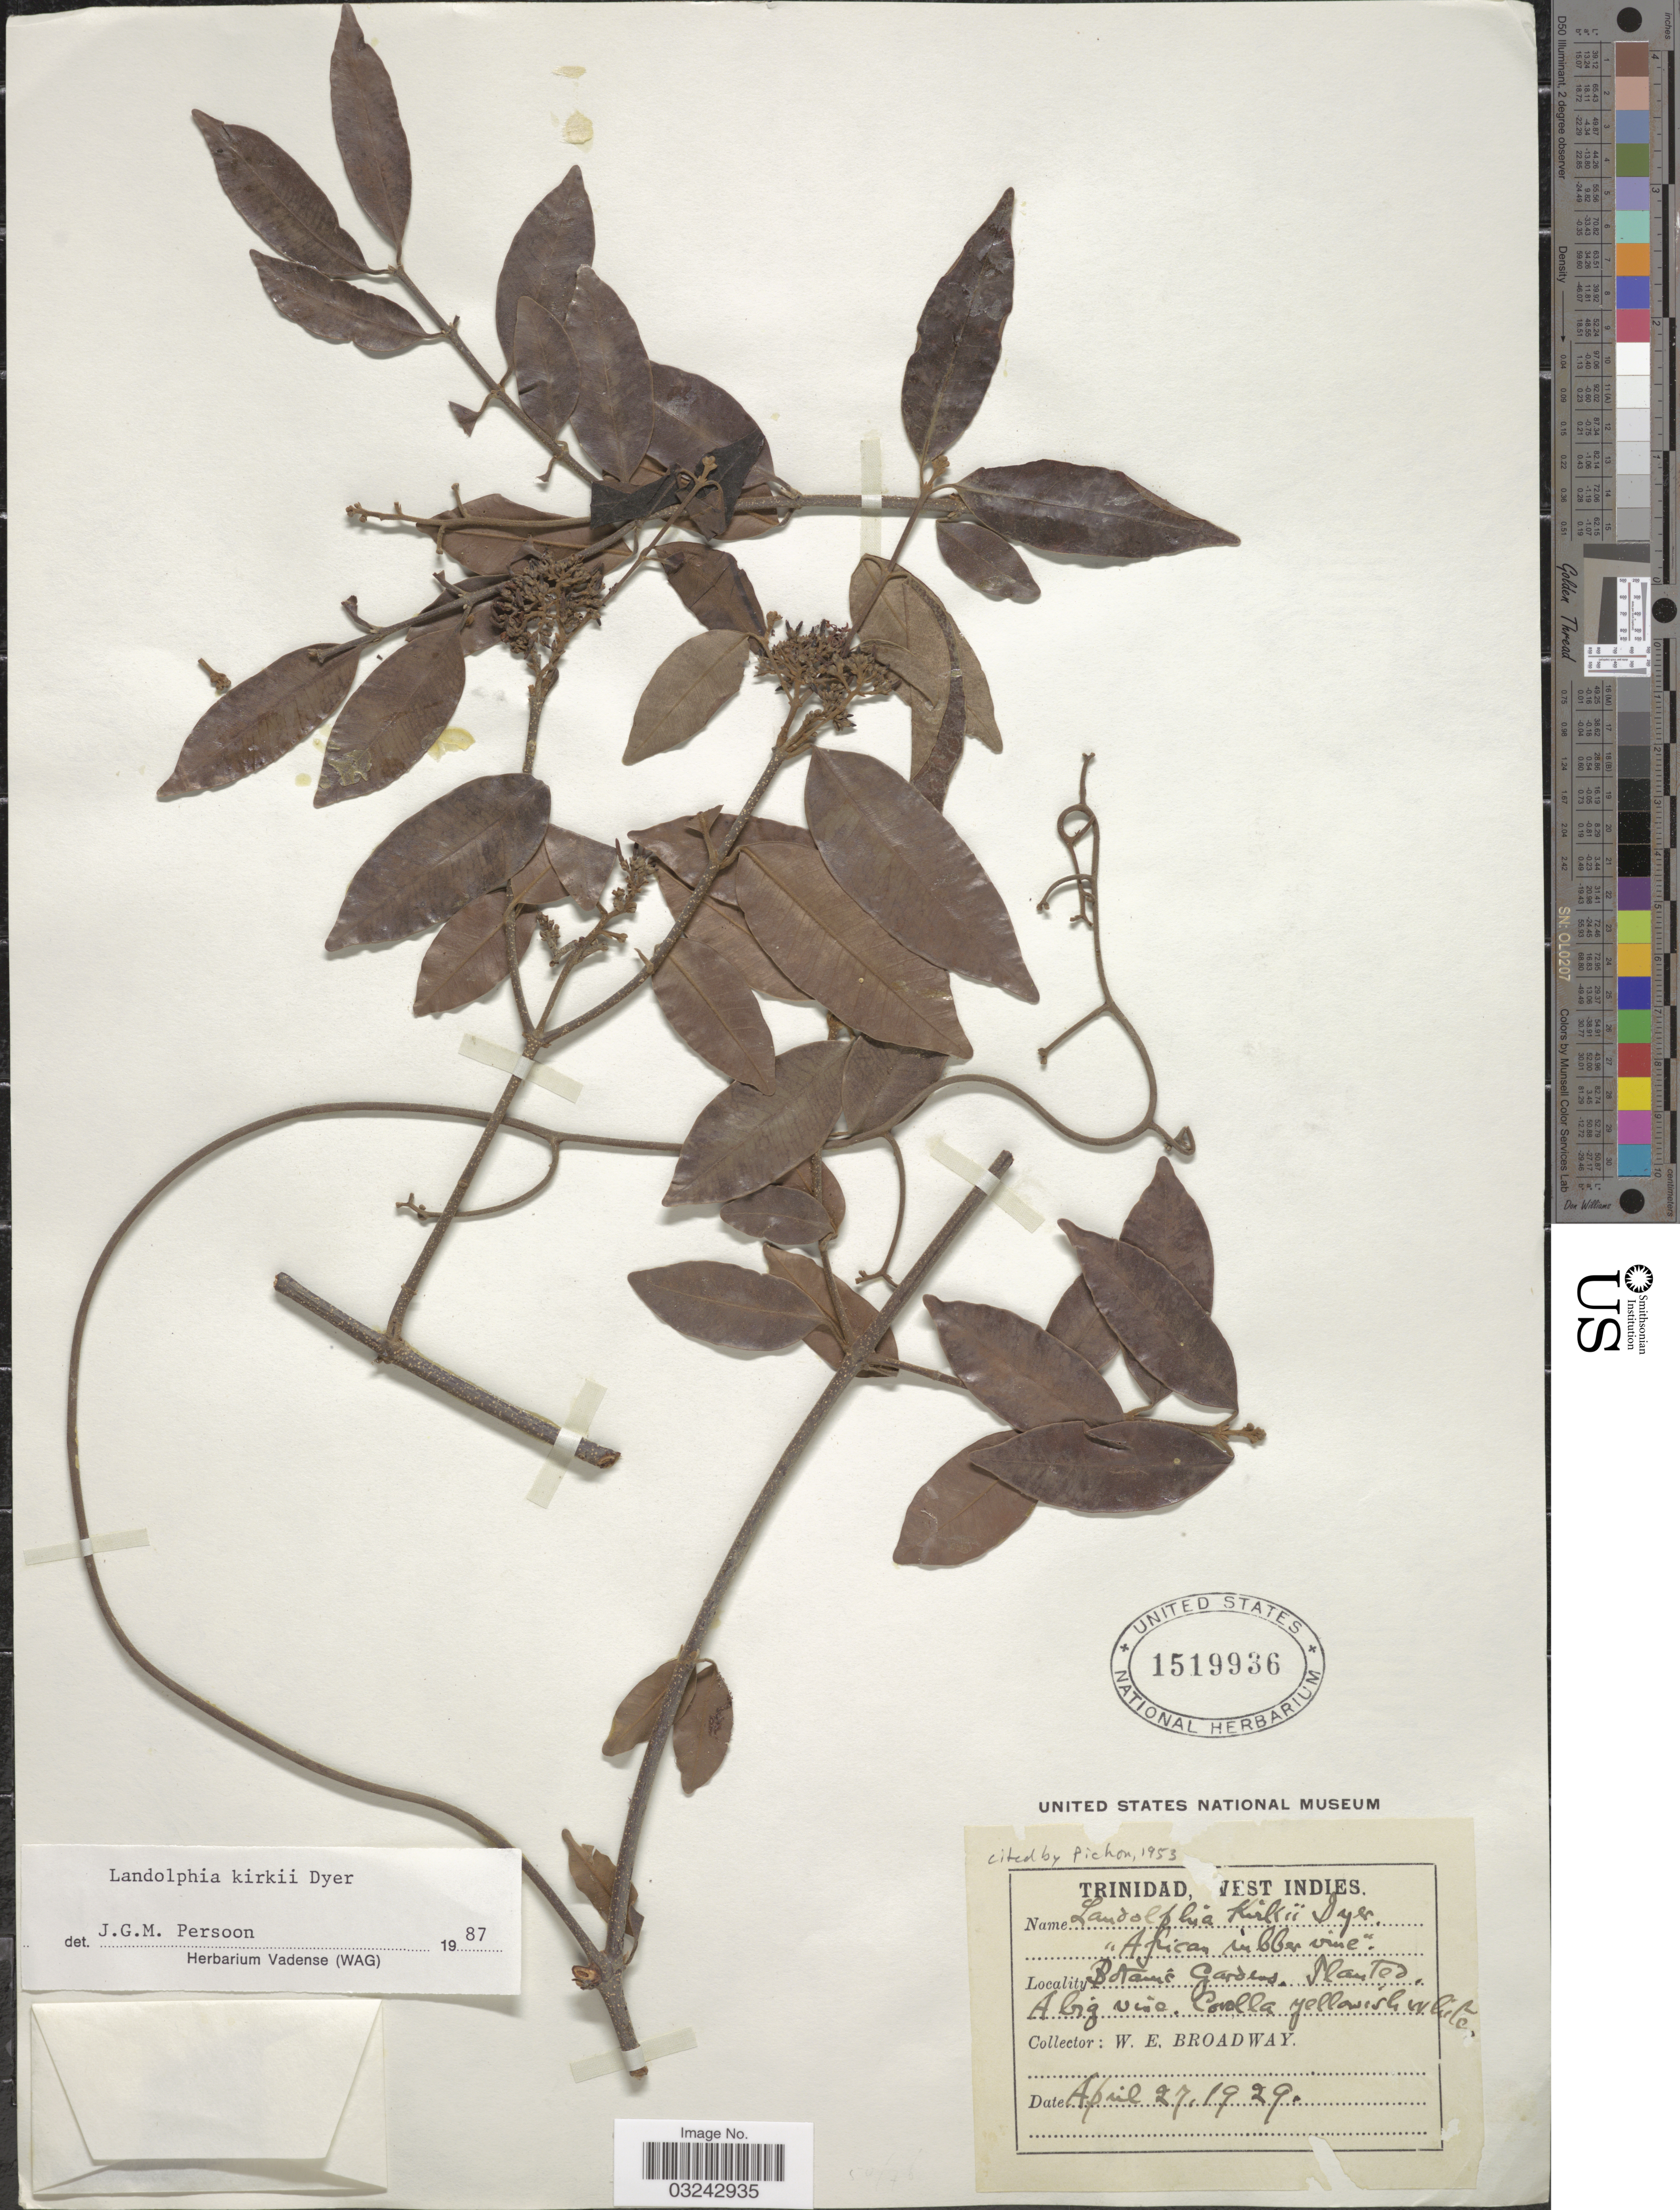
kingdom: Plantae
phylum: Tracheophyta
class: Magnoliopsida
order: Gentianales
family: Apocynaceae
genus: Landolphia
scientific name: Landolphia kirkii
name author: Dyer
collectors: W. E. Broadway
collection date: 1929-04-27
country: Trinidad and Tobago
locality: Trinidad, Botanic Gardens.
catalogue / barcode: US 1519936